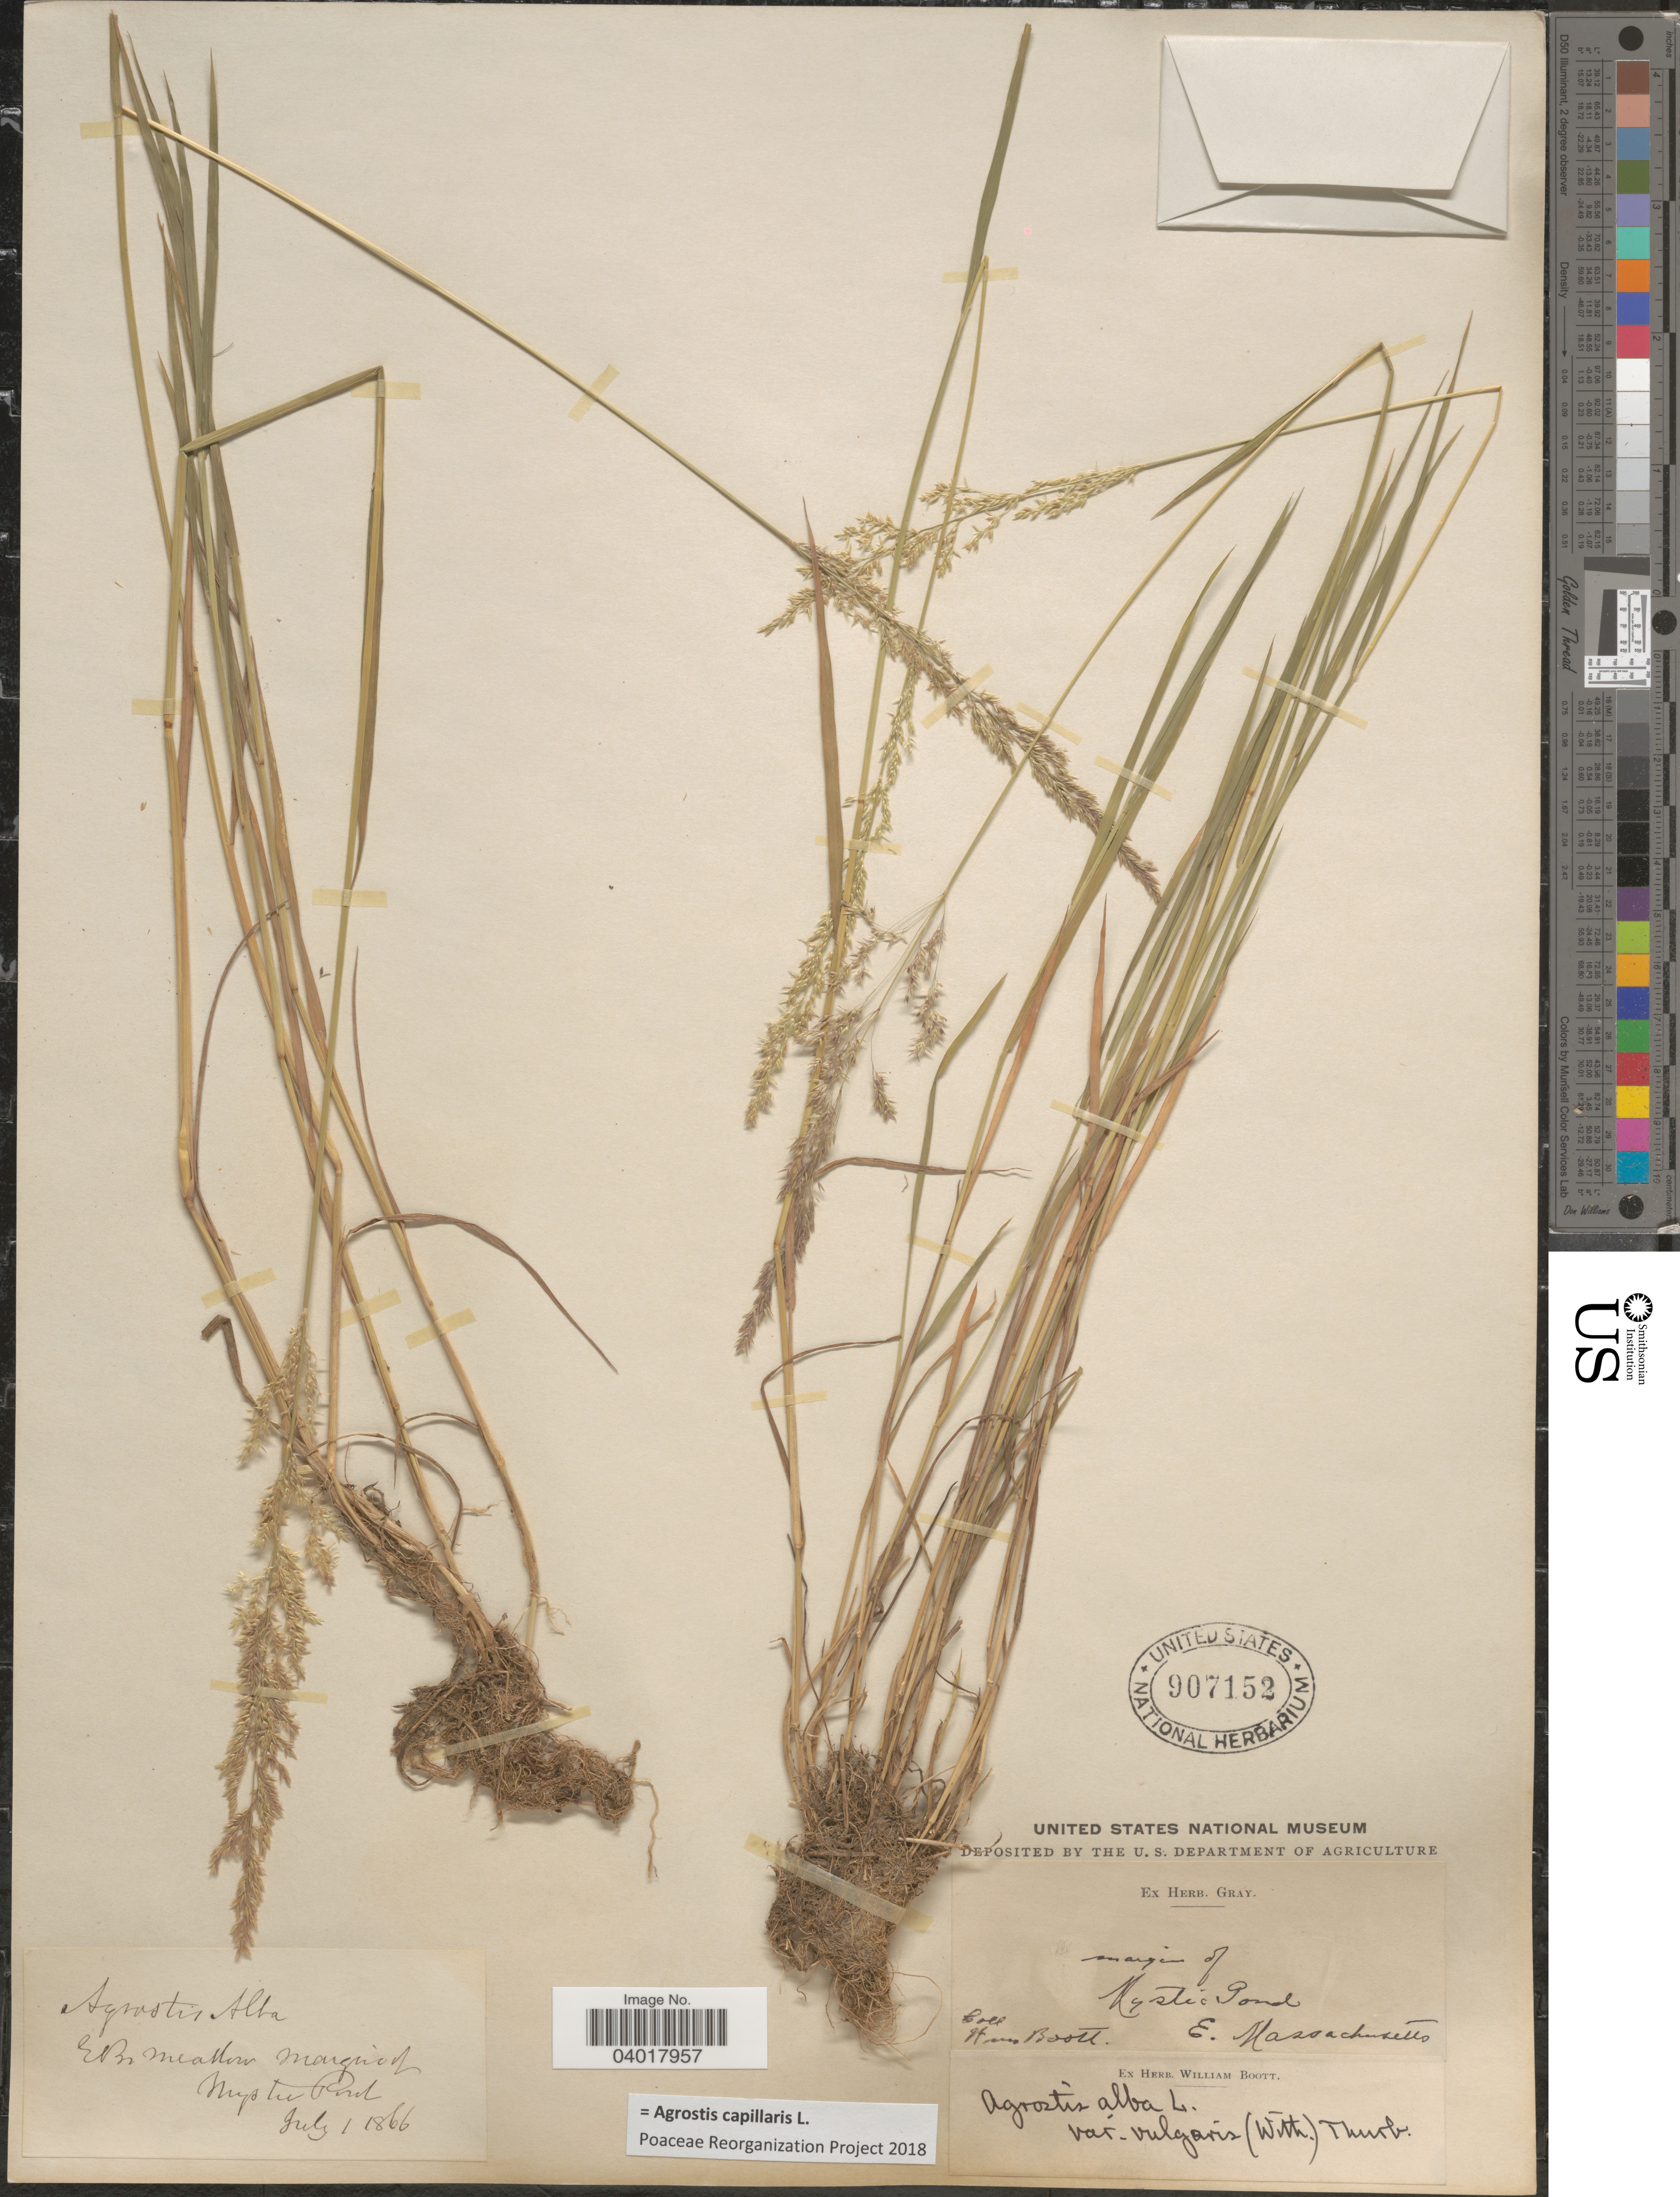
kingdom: Plantae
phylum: Tracheophyta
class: Liliopsida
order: Poales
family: Poaceae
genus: Agrostis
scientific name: Agrostis capillaris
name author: L.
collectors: W. Boott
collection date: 1866-07-01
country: United States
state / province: Massachusetts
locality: Mystic Pond. E. Massaschusetts.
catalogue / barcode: US 907152